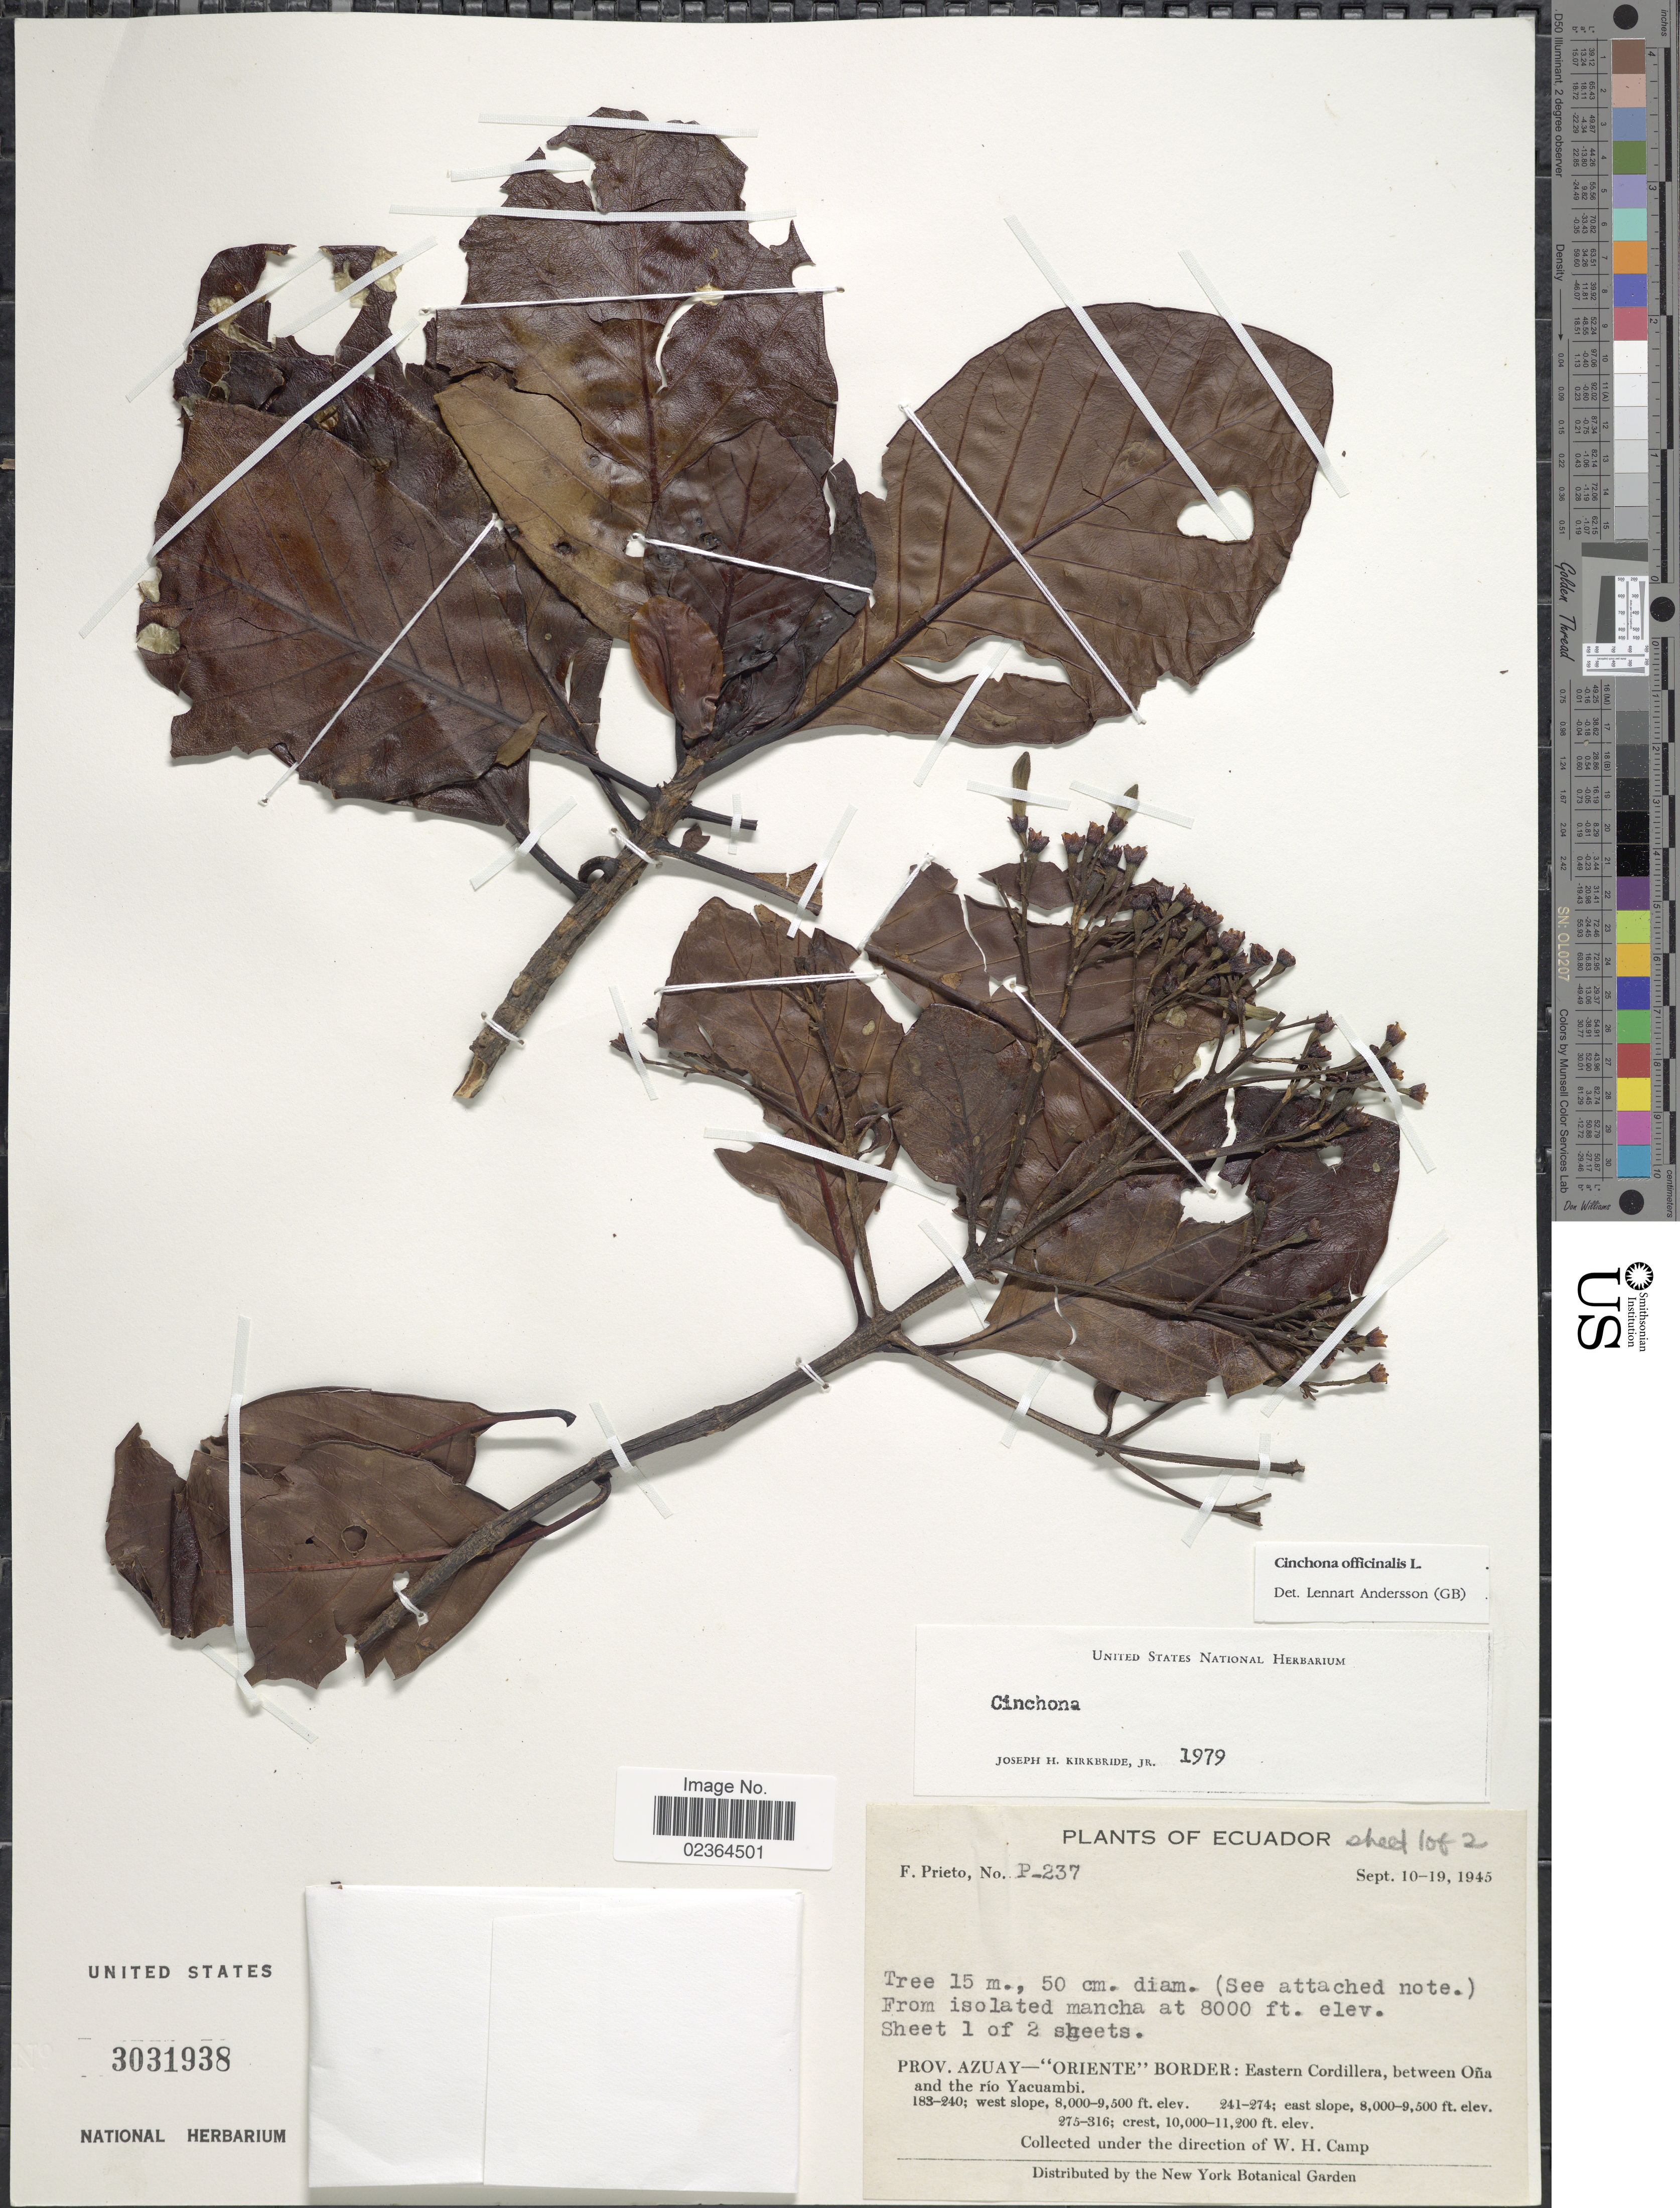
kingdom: Plantae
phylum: Tracheophyta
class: Magnoliopsida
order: Gentianales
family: Rubiaceae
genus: Cinchona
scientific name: Cinchona officinalis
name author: L.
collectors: F. Prieto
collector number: P-237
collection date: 1945-09-10/1945-09-19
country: Ecuador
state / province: Azuay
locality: Prov. Azuay Oriente Border: Eastern Cordillera, between Ona and the rio Yacuambi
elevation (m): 2438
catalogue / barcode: US 3031938